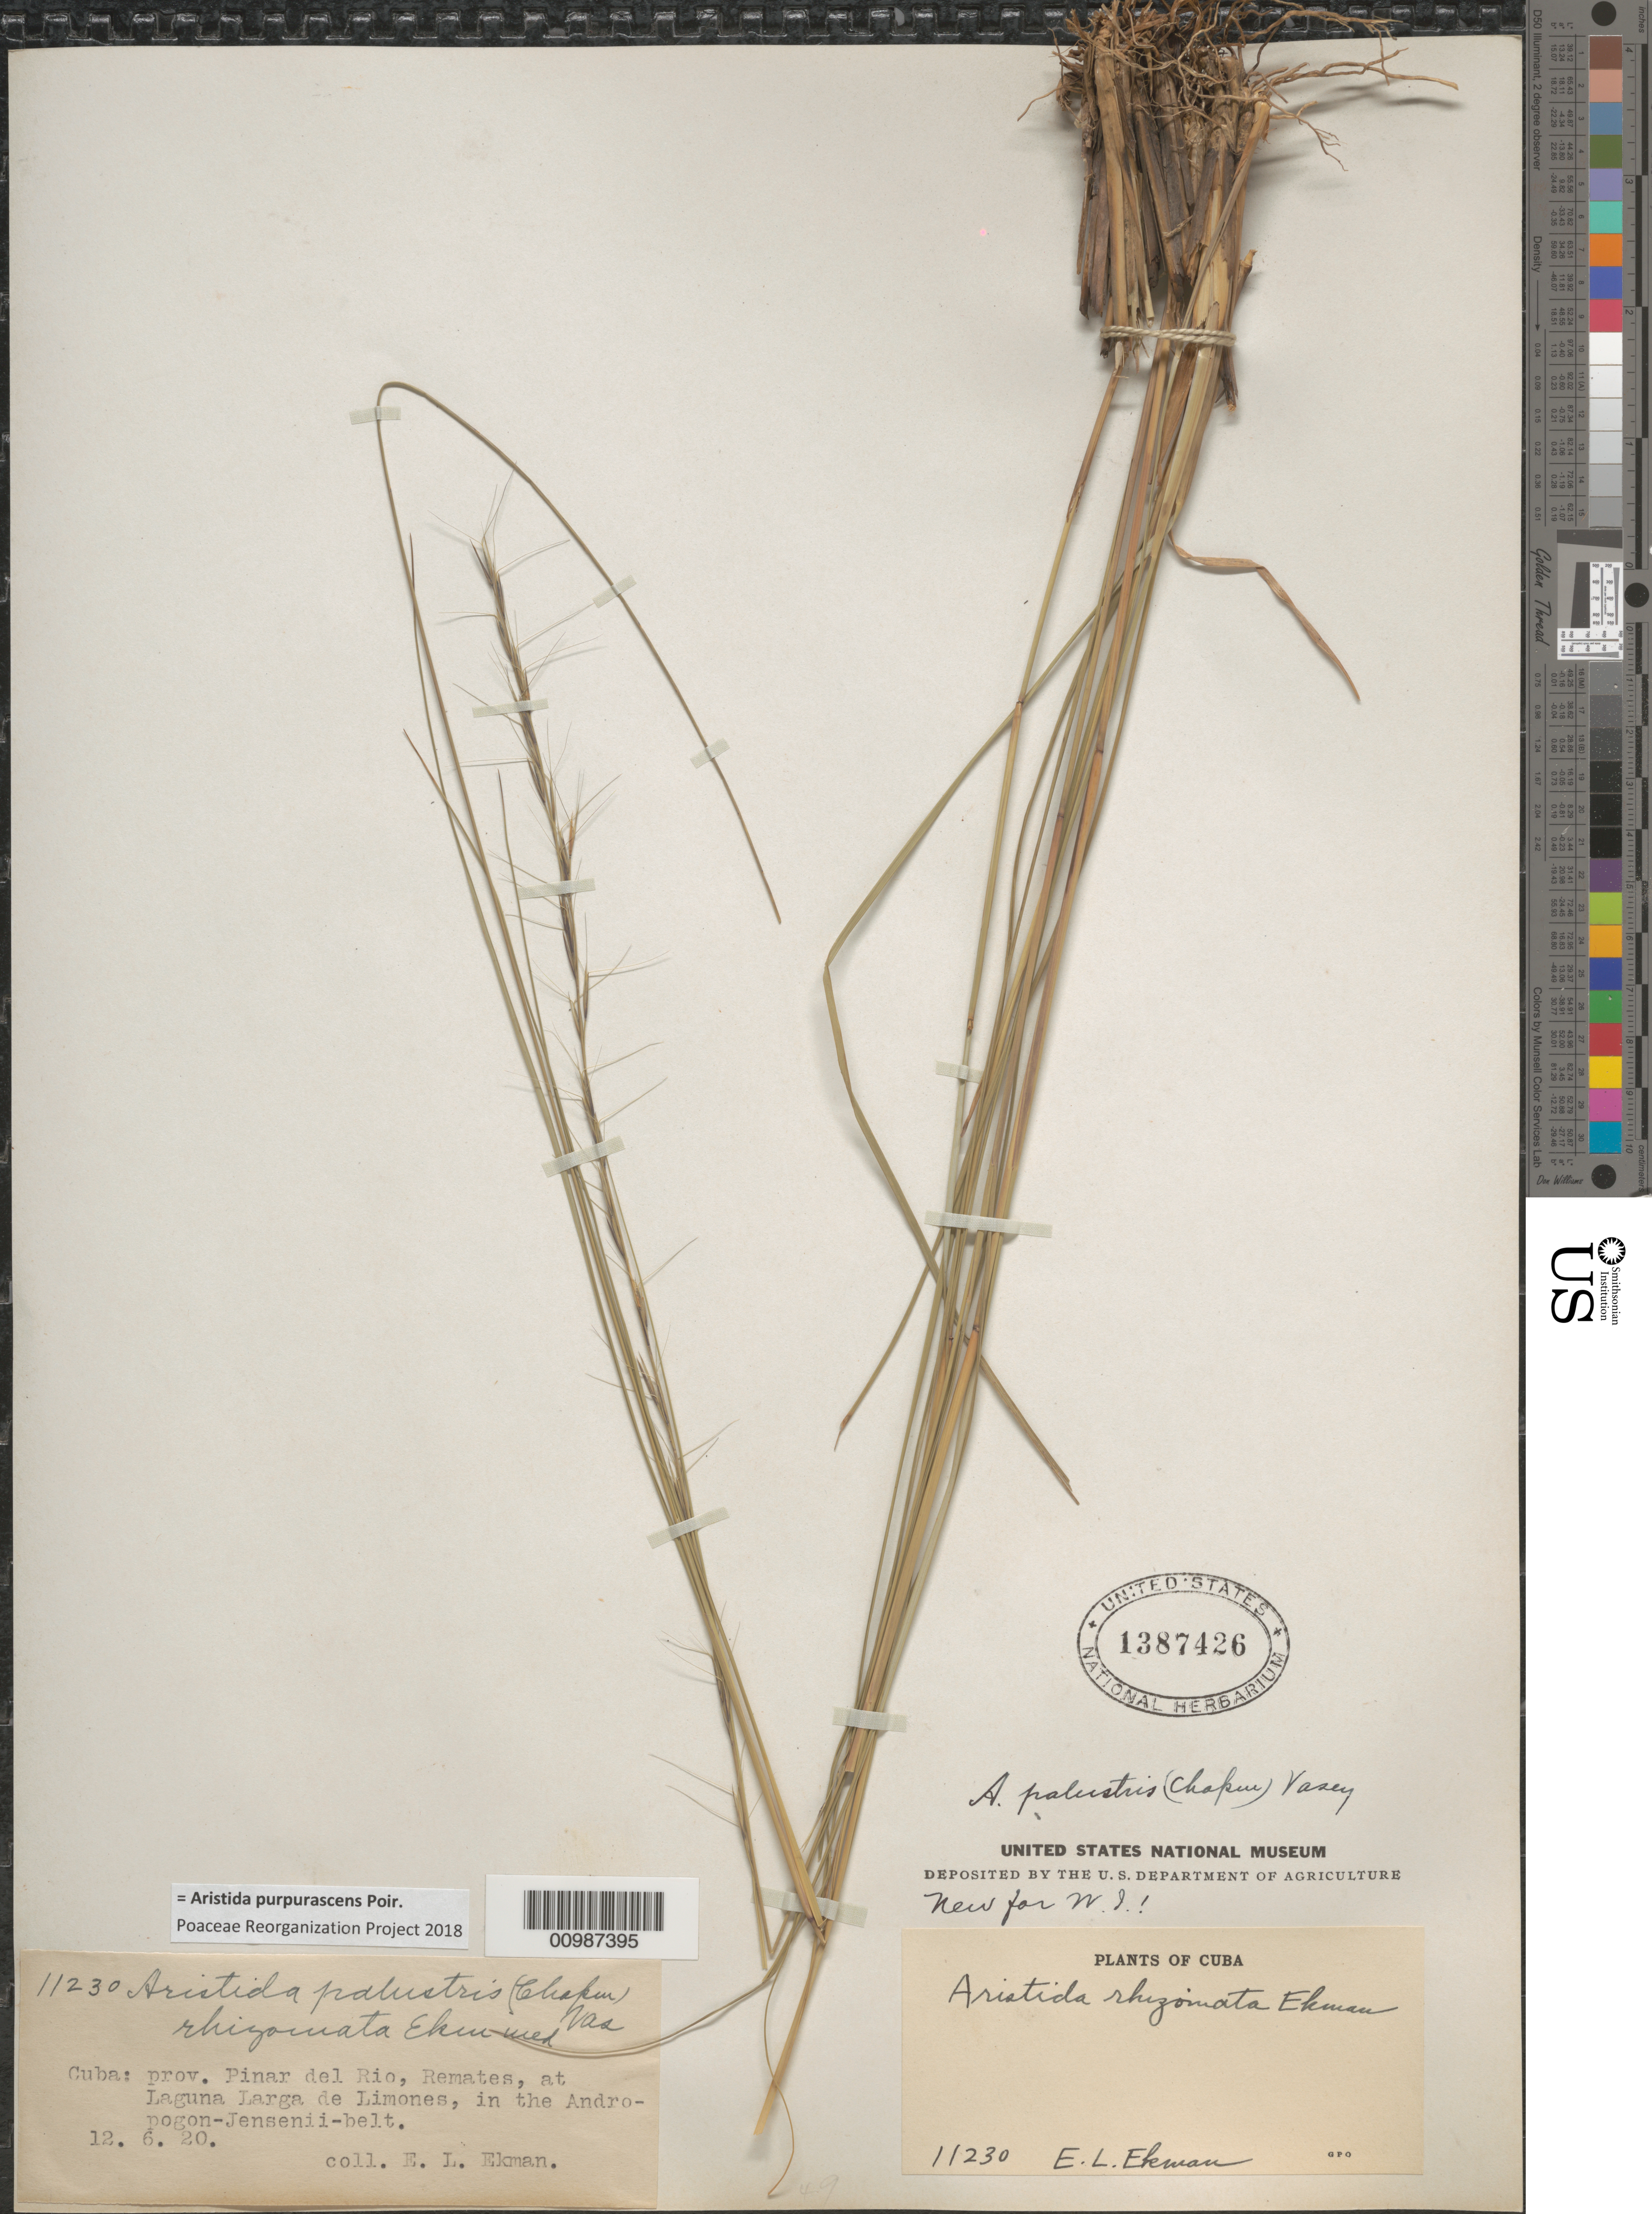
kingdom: Plantae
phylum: Tracheophyta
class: Liliopsida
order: Poales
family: Poaceae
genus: Aristida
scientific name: Aristida purpurascens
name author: Poir.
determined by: Poaceae Reorganization Project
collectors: E. L. Ekman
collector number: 11230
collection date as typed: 06 Dec 1920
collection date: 1920-12-06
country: Cuba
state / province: Pinar del Rio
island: Cuba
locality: Laguna Larga de Limones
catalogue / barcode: US 1387426